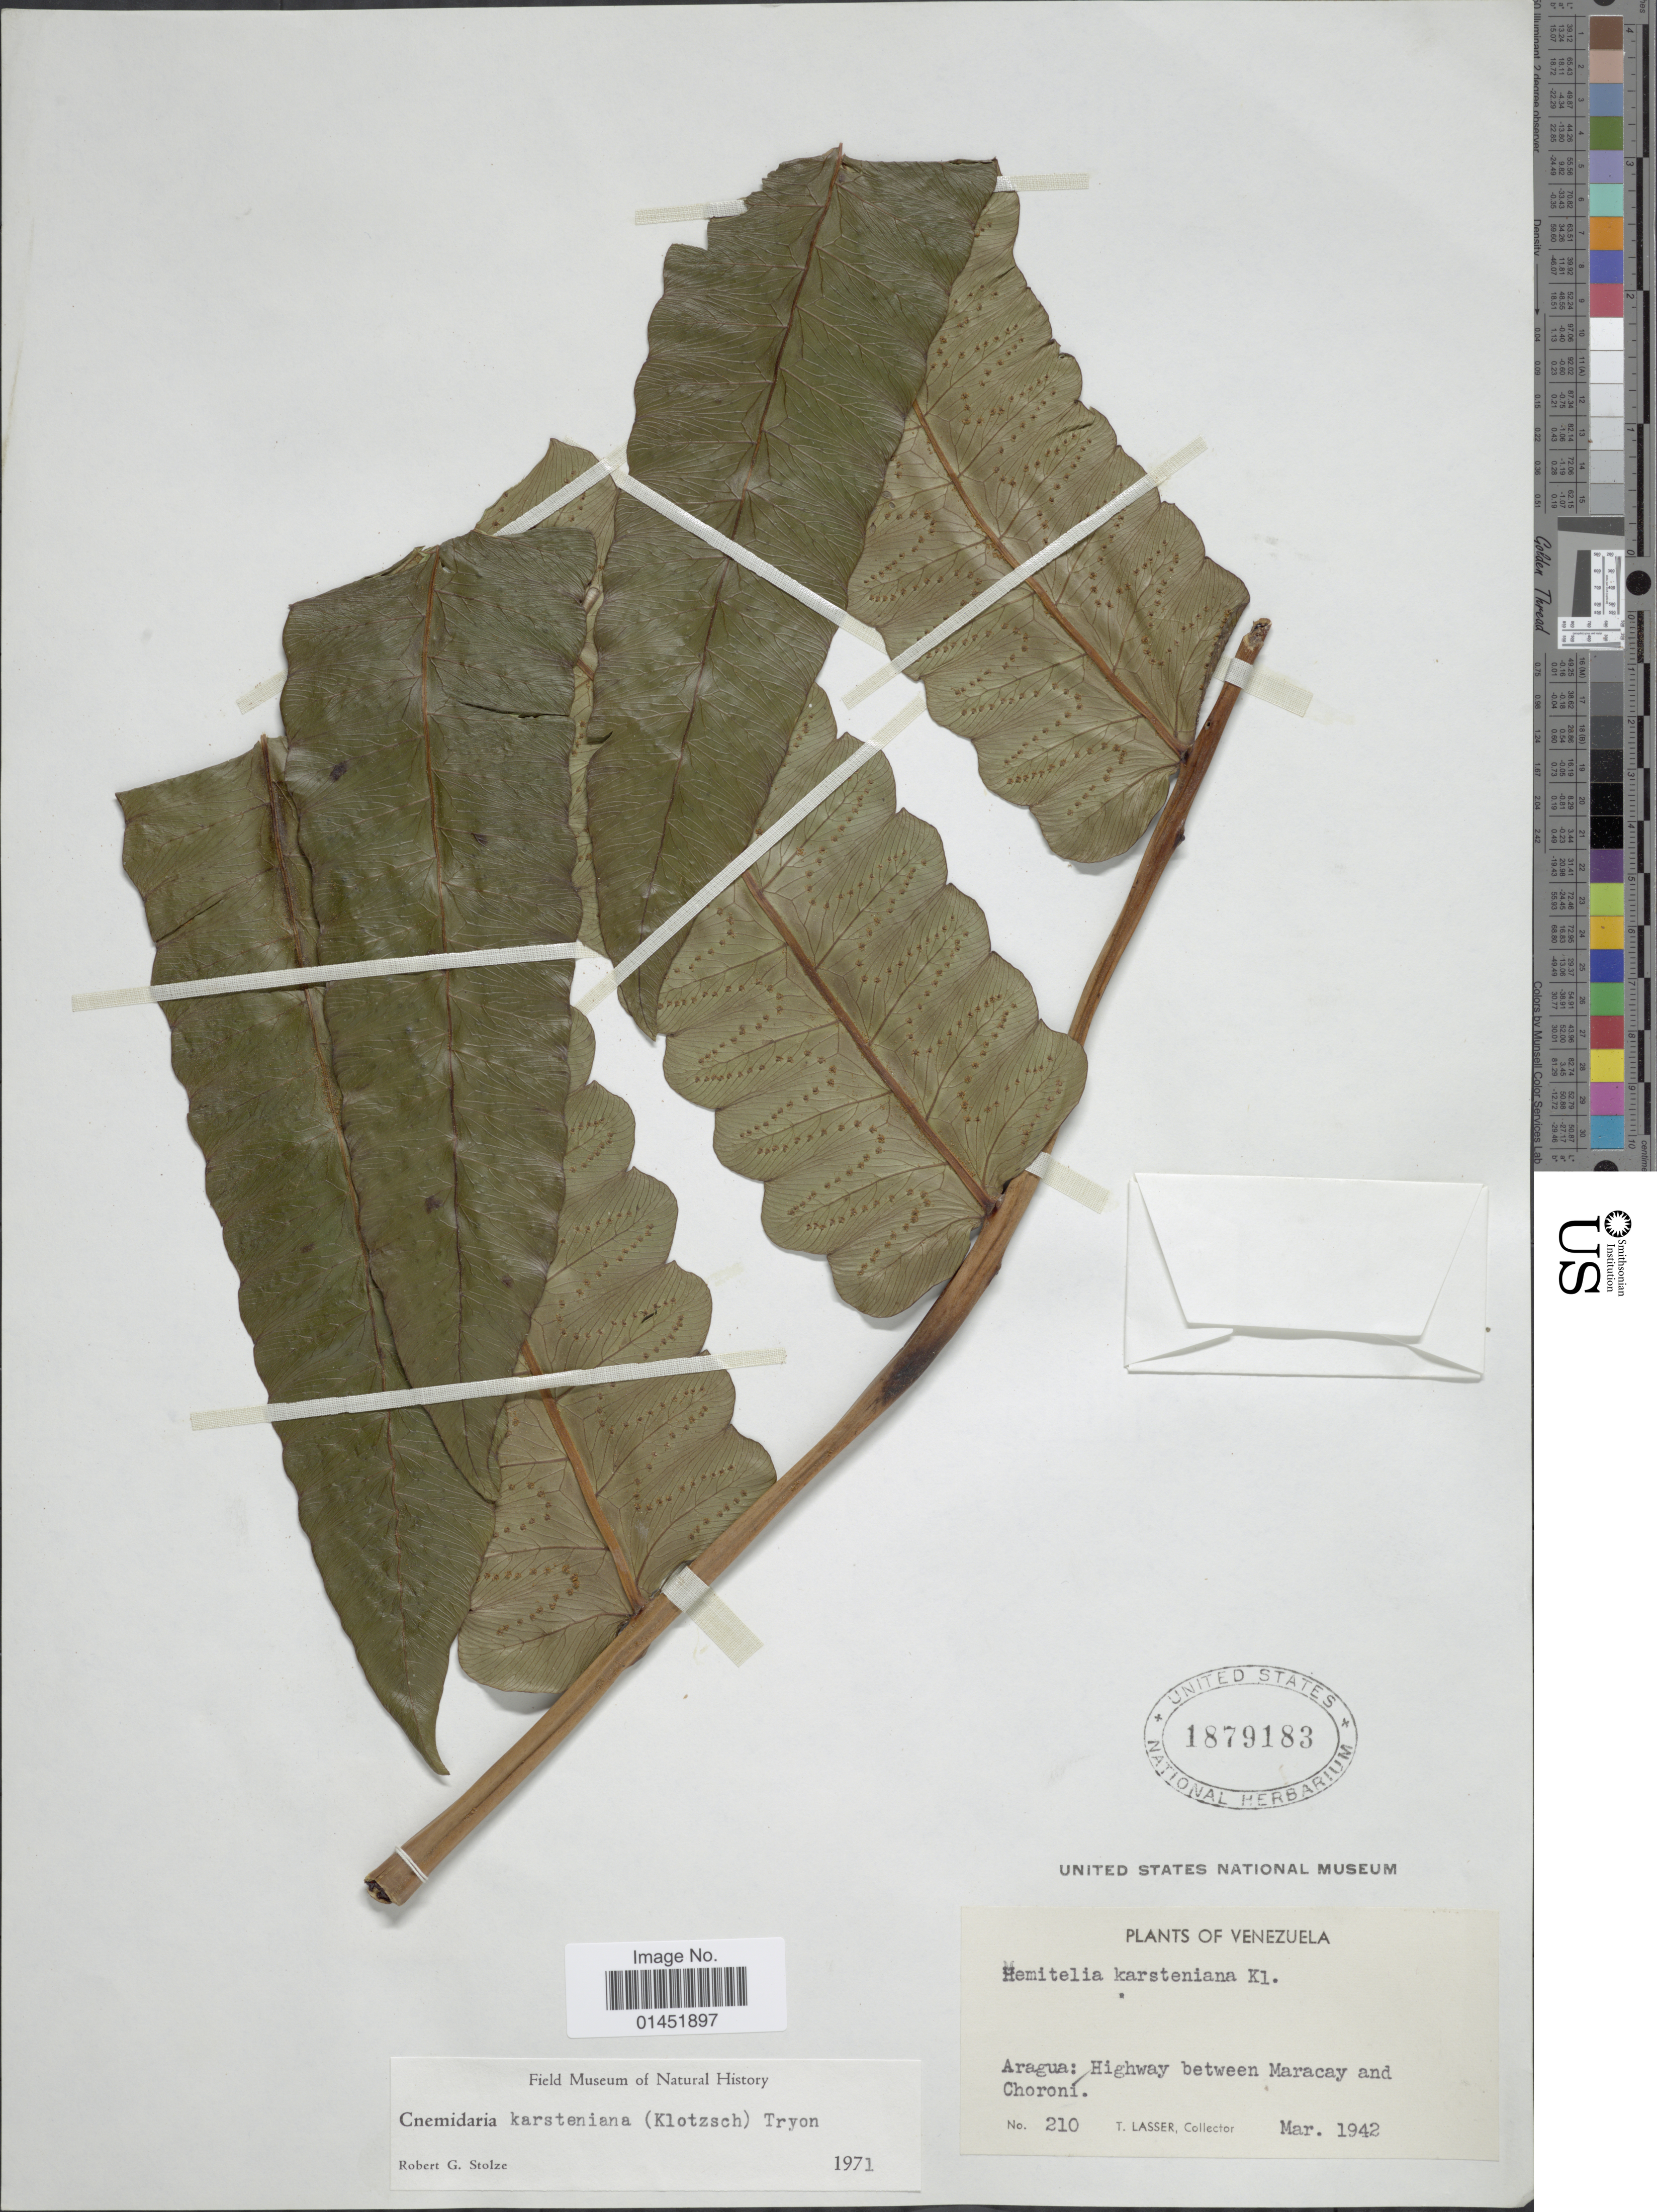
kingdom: Plantae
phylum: Tracheophyta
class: Polypodiopsida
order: Cyatheales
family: Cyatheaceae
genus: Cyathea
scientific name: Cyathea karsteniana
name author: (Klotzsch) Domin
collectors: T. Lasser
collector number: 210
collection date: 1942-03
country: Venezuela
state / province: Aragua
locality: Highway between Maracay and Choroni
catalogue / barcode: US 1879183